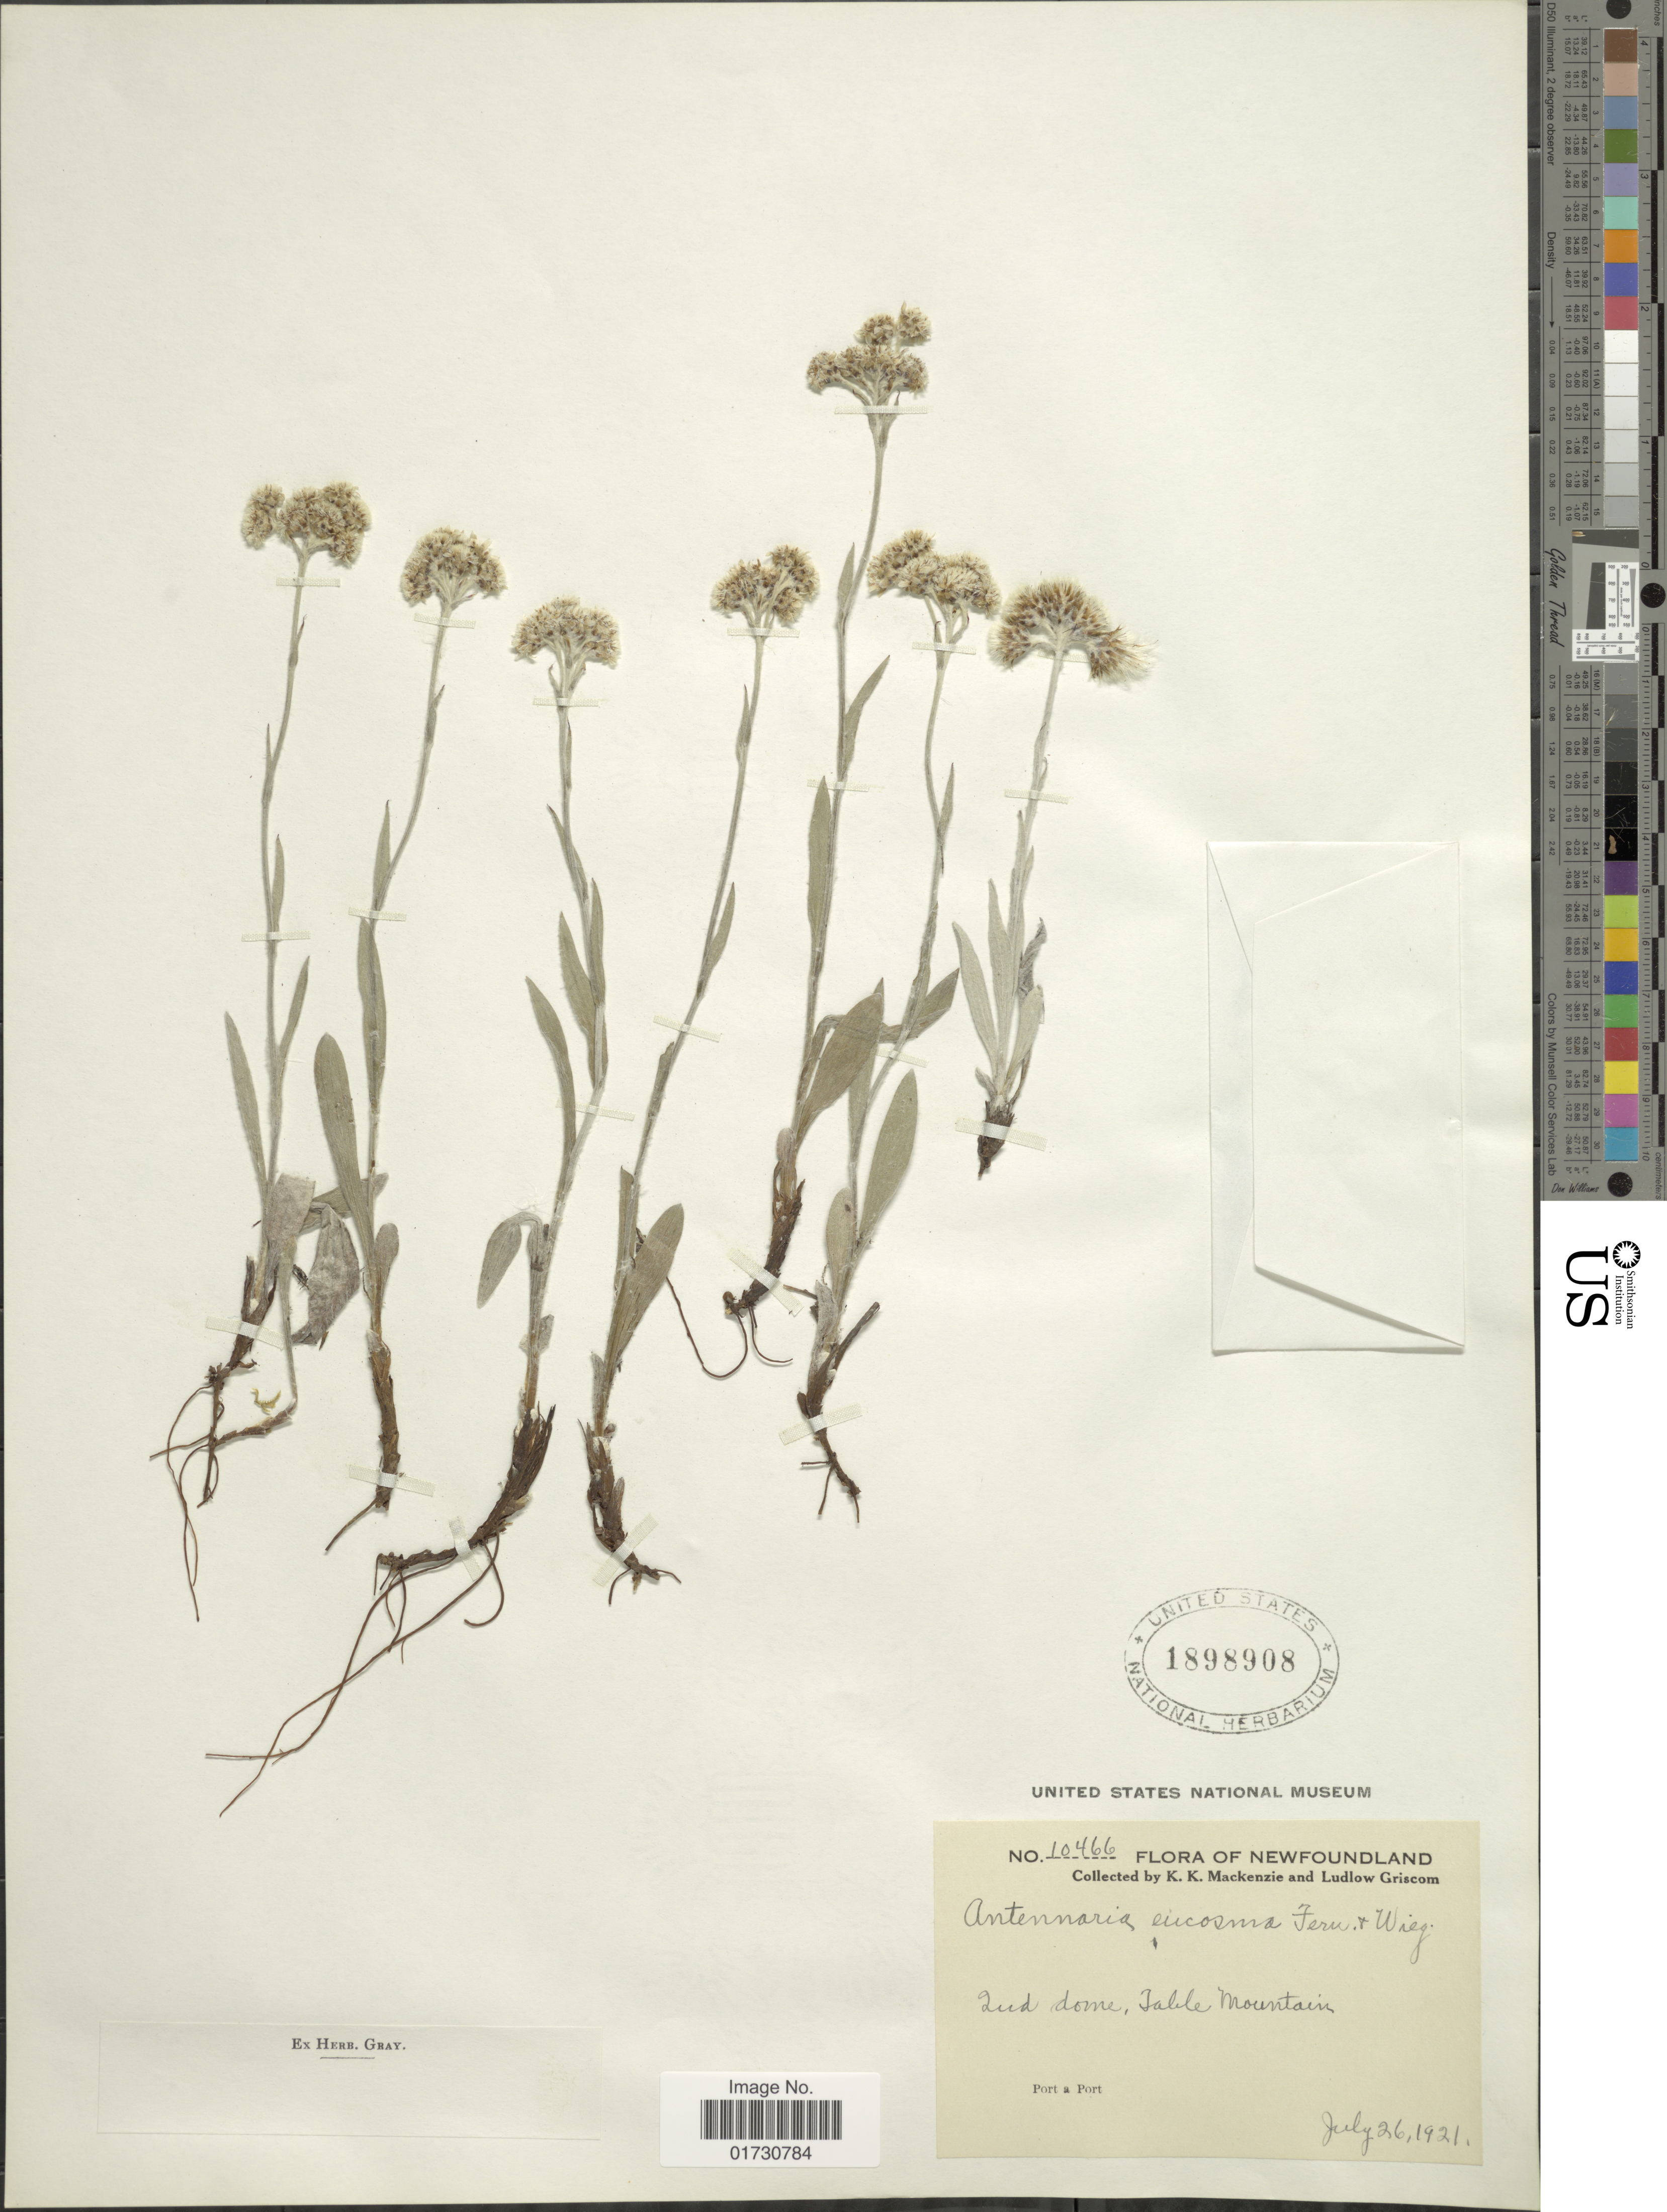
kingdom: Plantae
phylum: Tracheophyta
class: Magnoliopsida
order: Asterales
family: Asteraceae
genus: Antennaria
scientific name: Antennaria eucosma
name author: Fernald & Wiegand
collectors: K. K. Mackenzie & L. Griscom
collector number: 10466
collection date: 1921-07-26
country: Canada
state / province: Newfoundland and Labrador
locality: Sud dome, Table Mountain, Port Au Port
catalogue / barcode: US 1898908